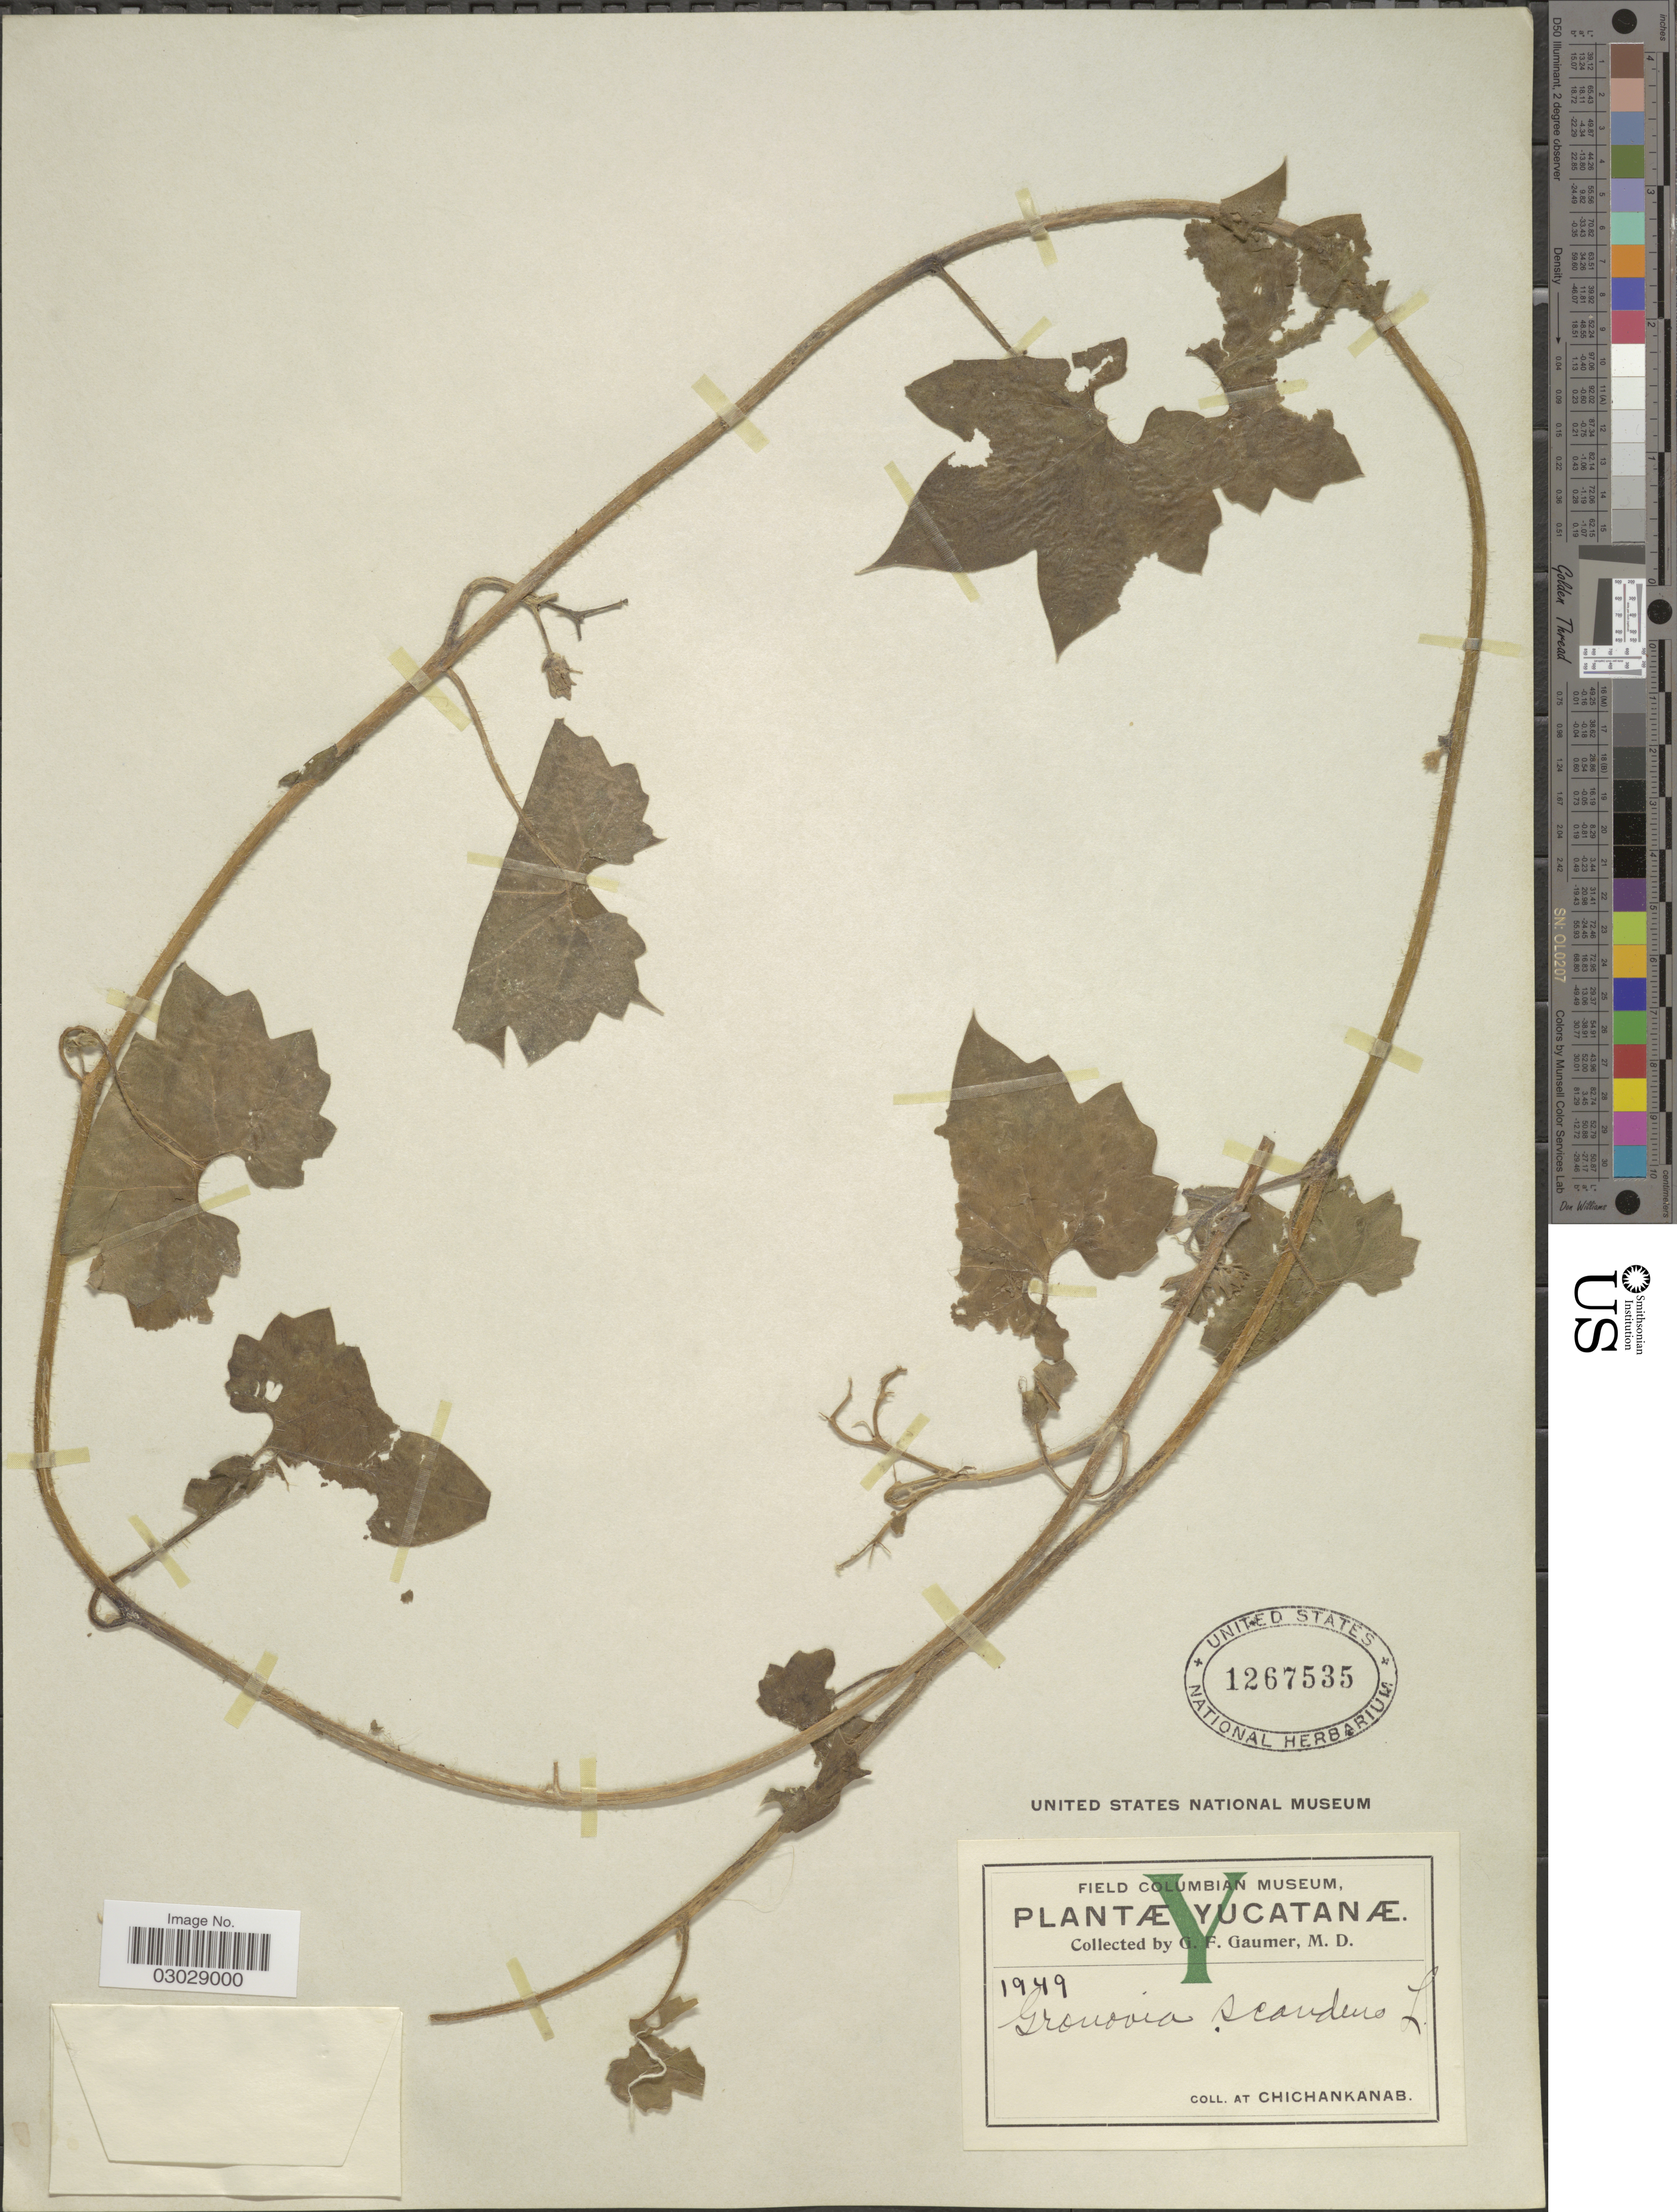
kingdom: Plantae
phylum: Tracheophyta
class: Magnoliopsida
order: Cornales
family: Loasaceae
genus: Gronovia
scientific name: Gronovia scandens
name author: L.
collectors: G. F. Gaumer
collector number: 1949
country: Mexico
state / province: Yucatán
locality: Chichankanab.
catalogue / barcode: US 1267535